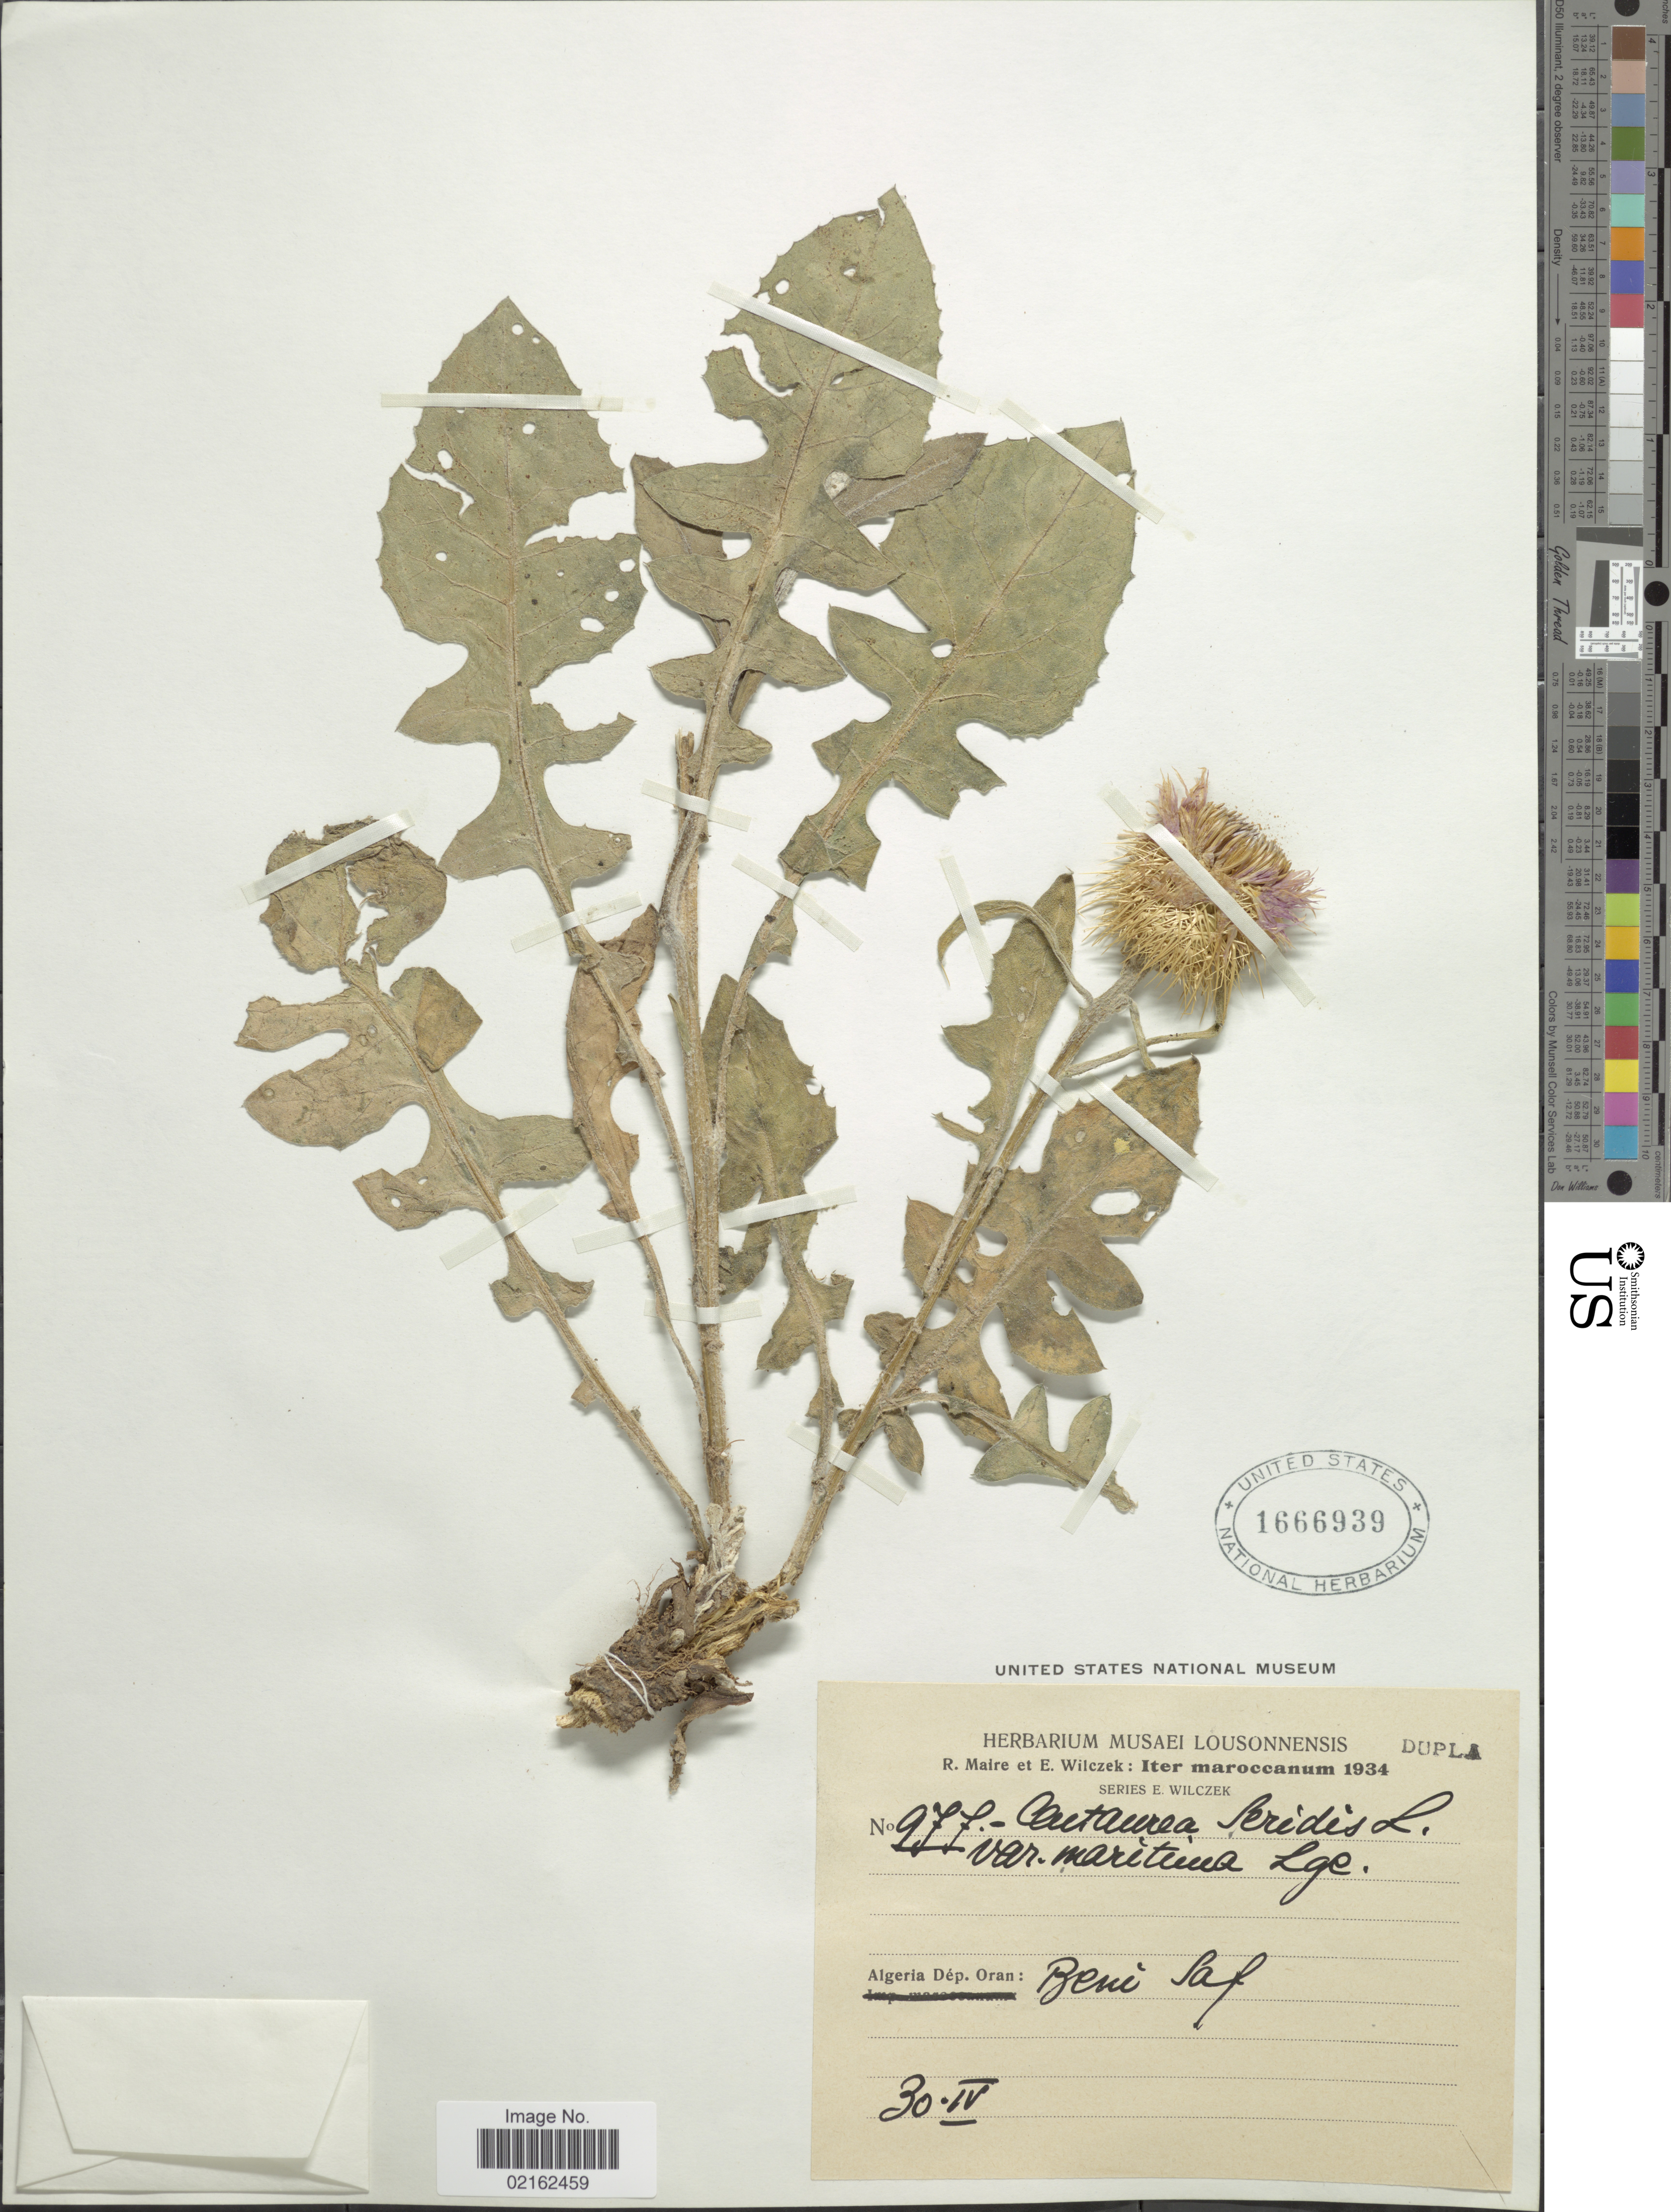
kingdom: Plantae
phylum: Tracheophyta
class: Magnoliopsida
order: Asterales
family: Asteraceae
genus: Centaurea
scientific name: Centaurea serdis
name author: L.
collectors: R. C. Maire & E. Wilczek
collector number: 977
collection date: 1934-04-30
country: Algeria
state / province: Oran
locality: Beni Saf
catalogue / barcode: US 1666939